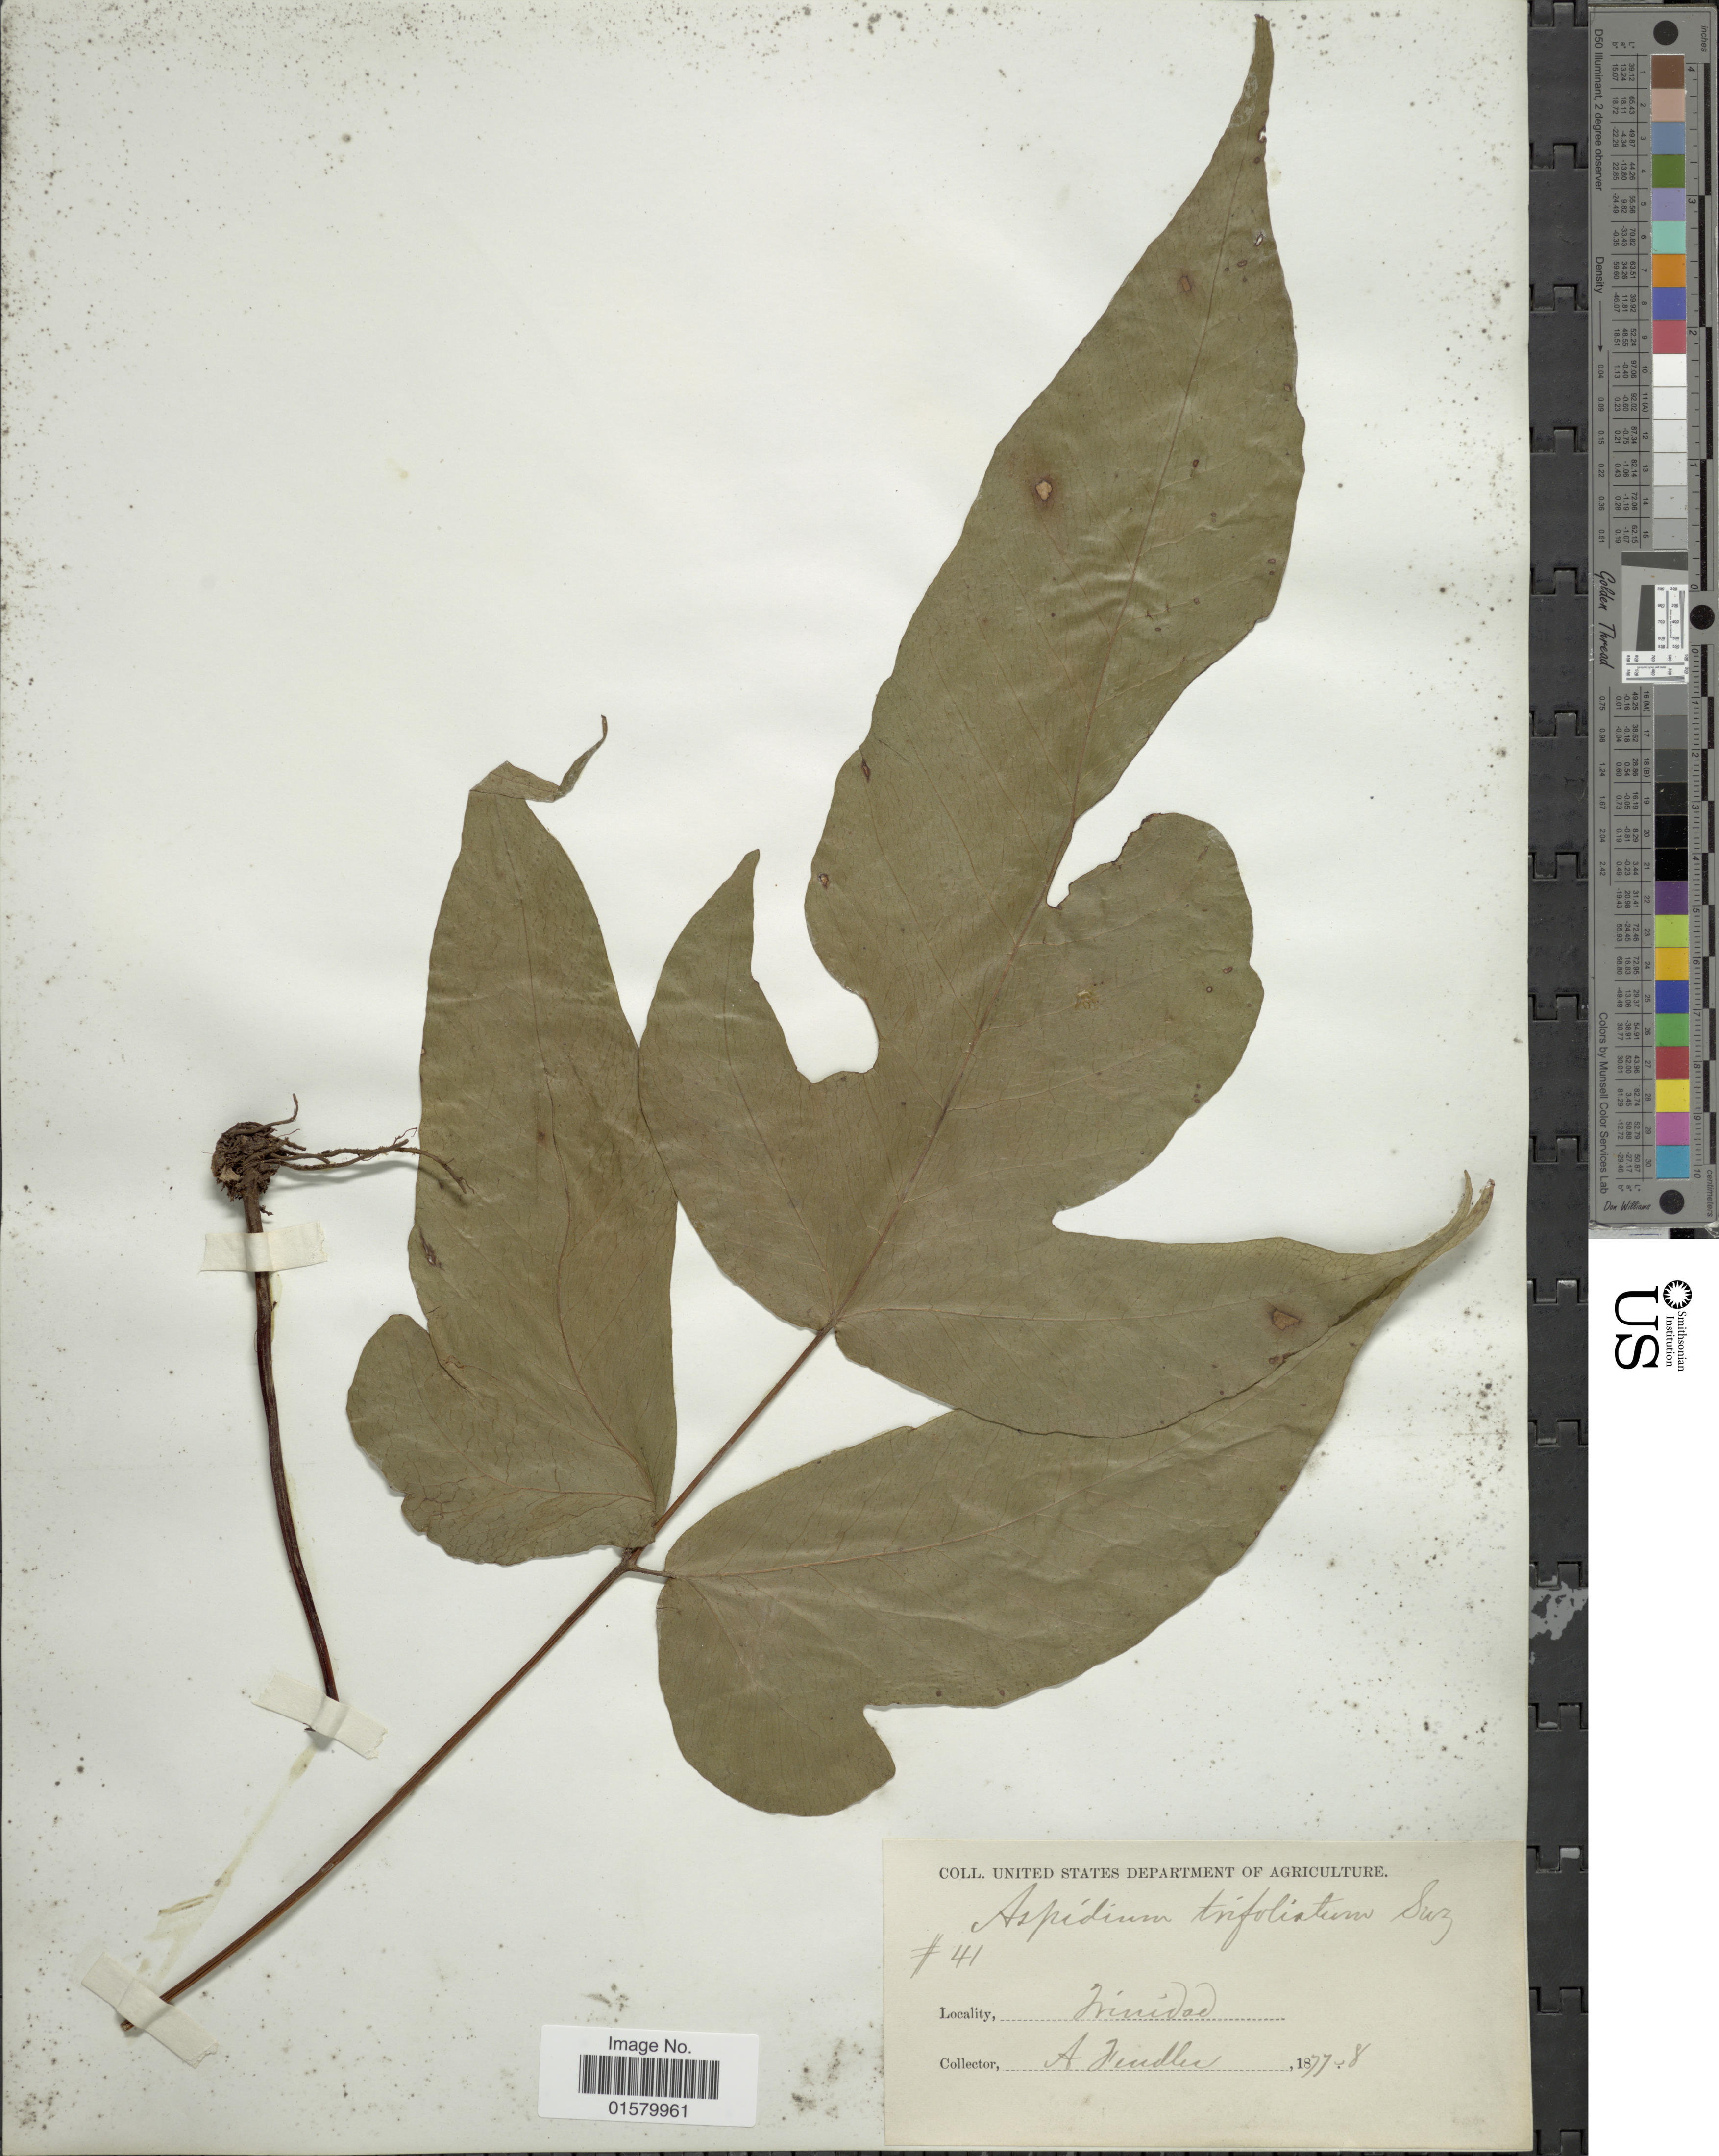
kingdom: Plantae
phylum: Tracheophyta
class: Polypodiopsida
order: Polypodiales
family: Tectariaceae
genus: Tectaria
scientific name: Tectaria trifoliata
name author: (L.) Cav.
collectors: A. Fendler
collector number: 41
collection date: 1877/1878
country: Trinidad and Tobago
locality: Trinidad